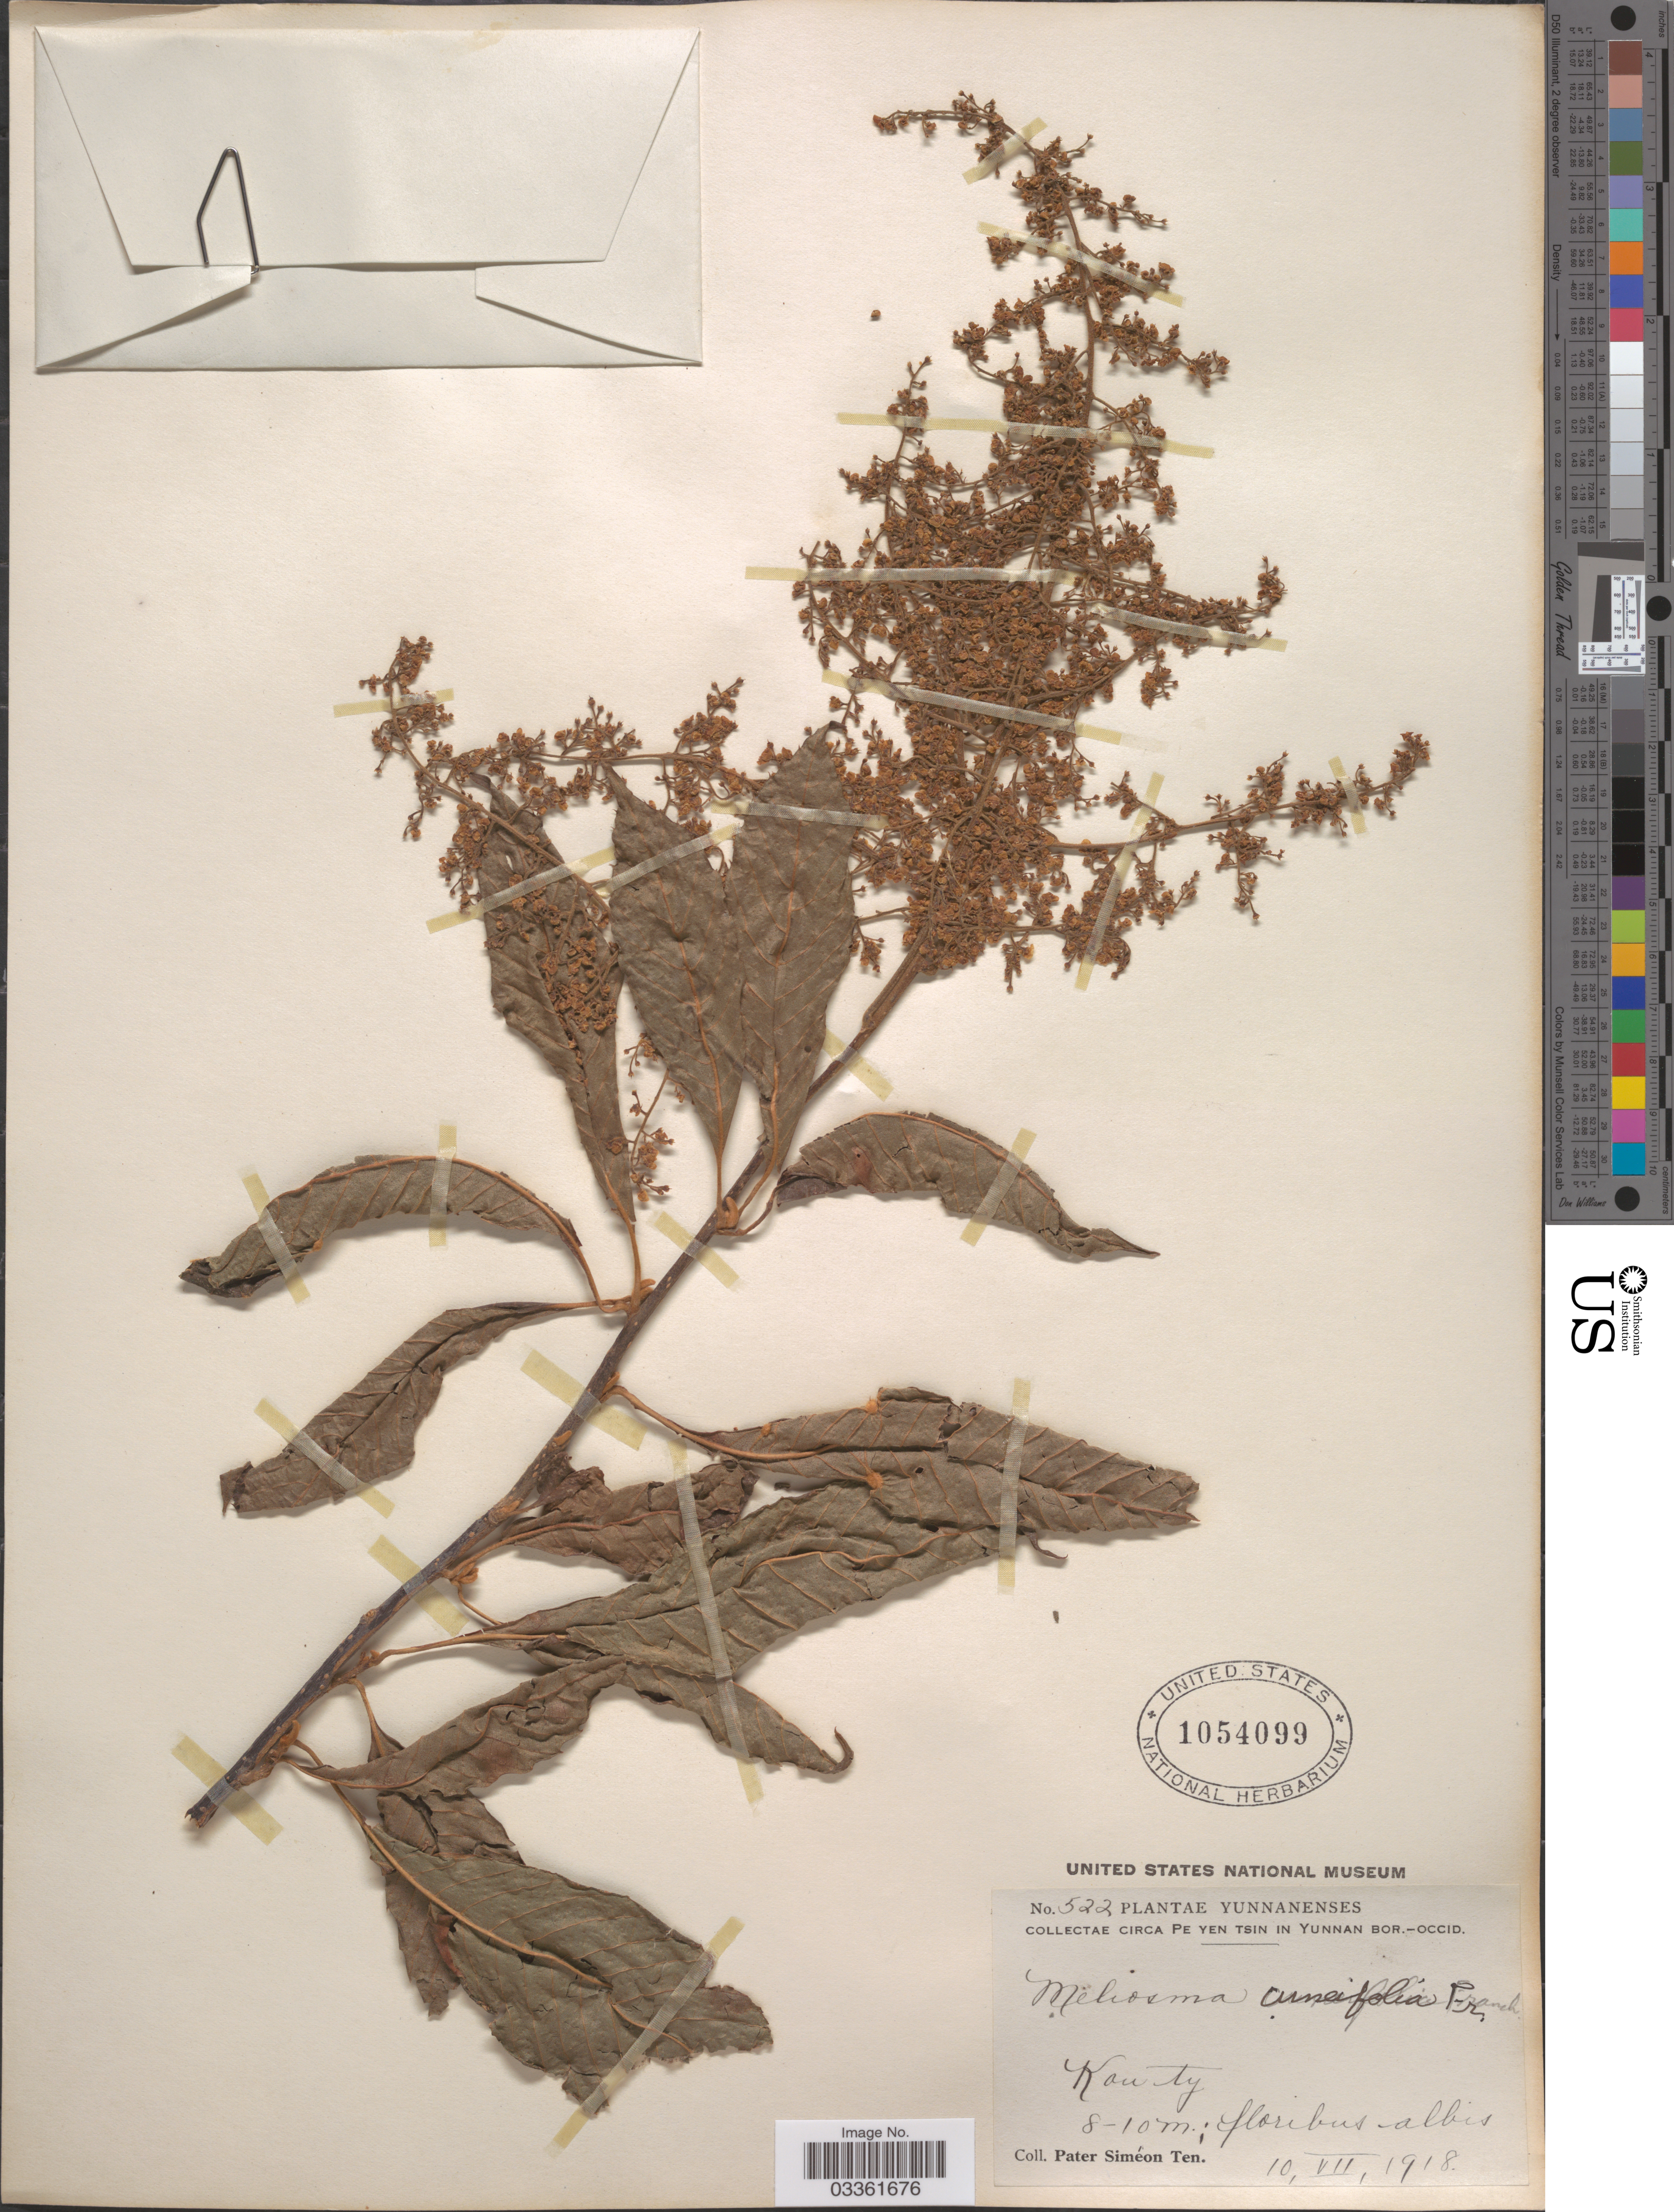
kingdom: Plantae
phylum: Tracheophyta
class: Magnoliopsida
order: Proteales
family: Sabiaceae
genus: Meliosma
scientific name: Meliosma cuneifolia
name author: Franch.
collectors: P. S. Ten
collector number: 522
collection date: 1918-07-10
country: China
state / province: Yunnan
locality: Circa Pe Yen Tsin in Yunnan Bor.-Occid. Kouty.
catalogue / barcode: US 1054099